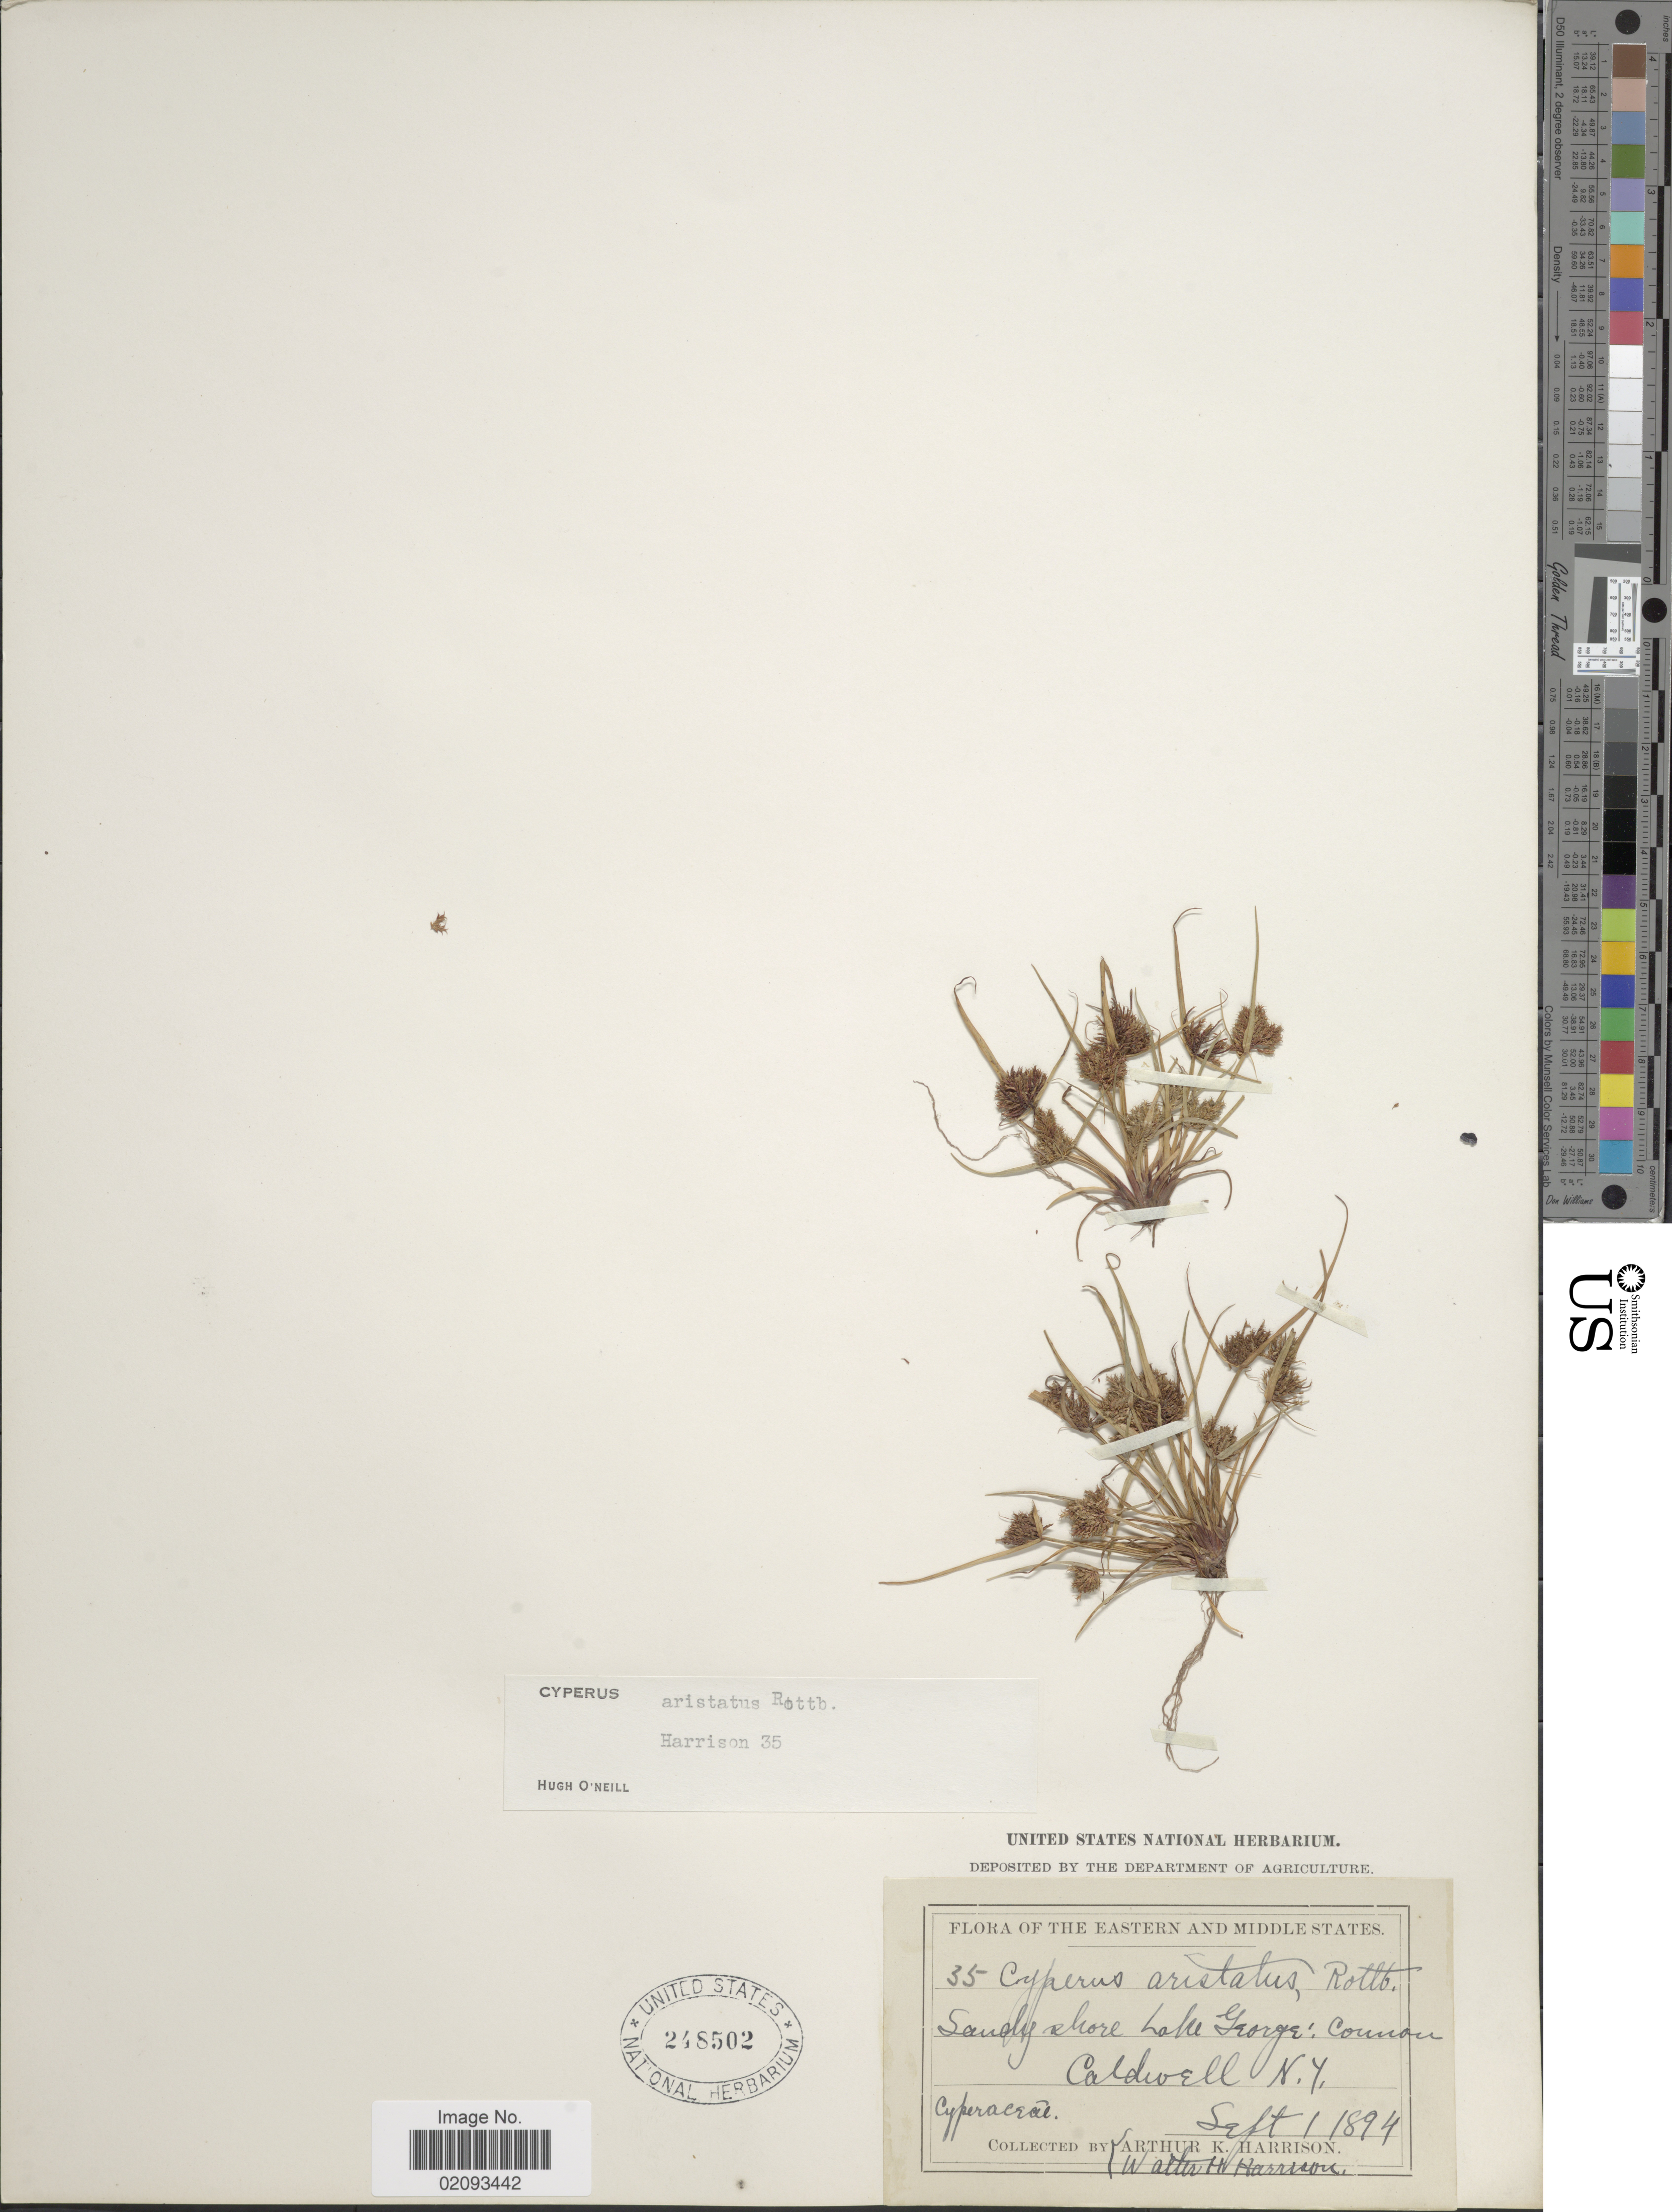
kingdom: Plantae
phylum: Tracheophyta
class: Liliopsida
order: Poales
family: Cyperaceae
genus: Cyperus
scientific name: Cyperus squarrosus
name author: L.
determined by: Strong, Mark T., (BOT), Smithsonian Institution - National Museum of Natural History (UNITED STATES)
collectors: A. K. Harrison & W. H. Harrison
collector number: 35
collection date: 1894-09-01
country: United States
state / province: New York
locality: Lake George, Caldwell, N.Y.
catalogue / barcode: US 248502